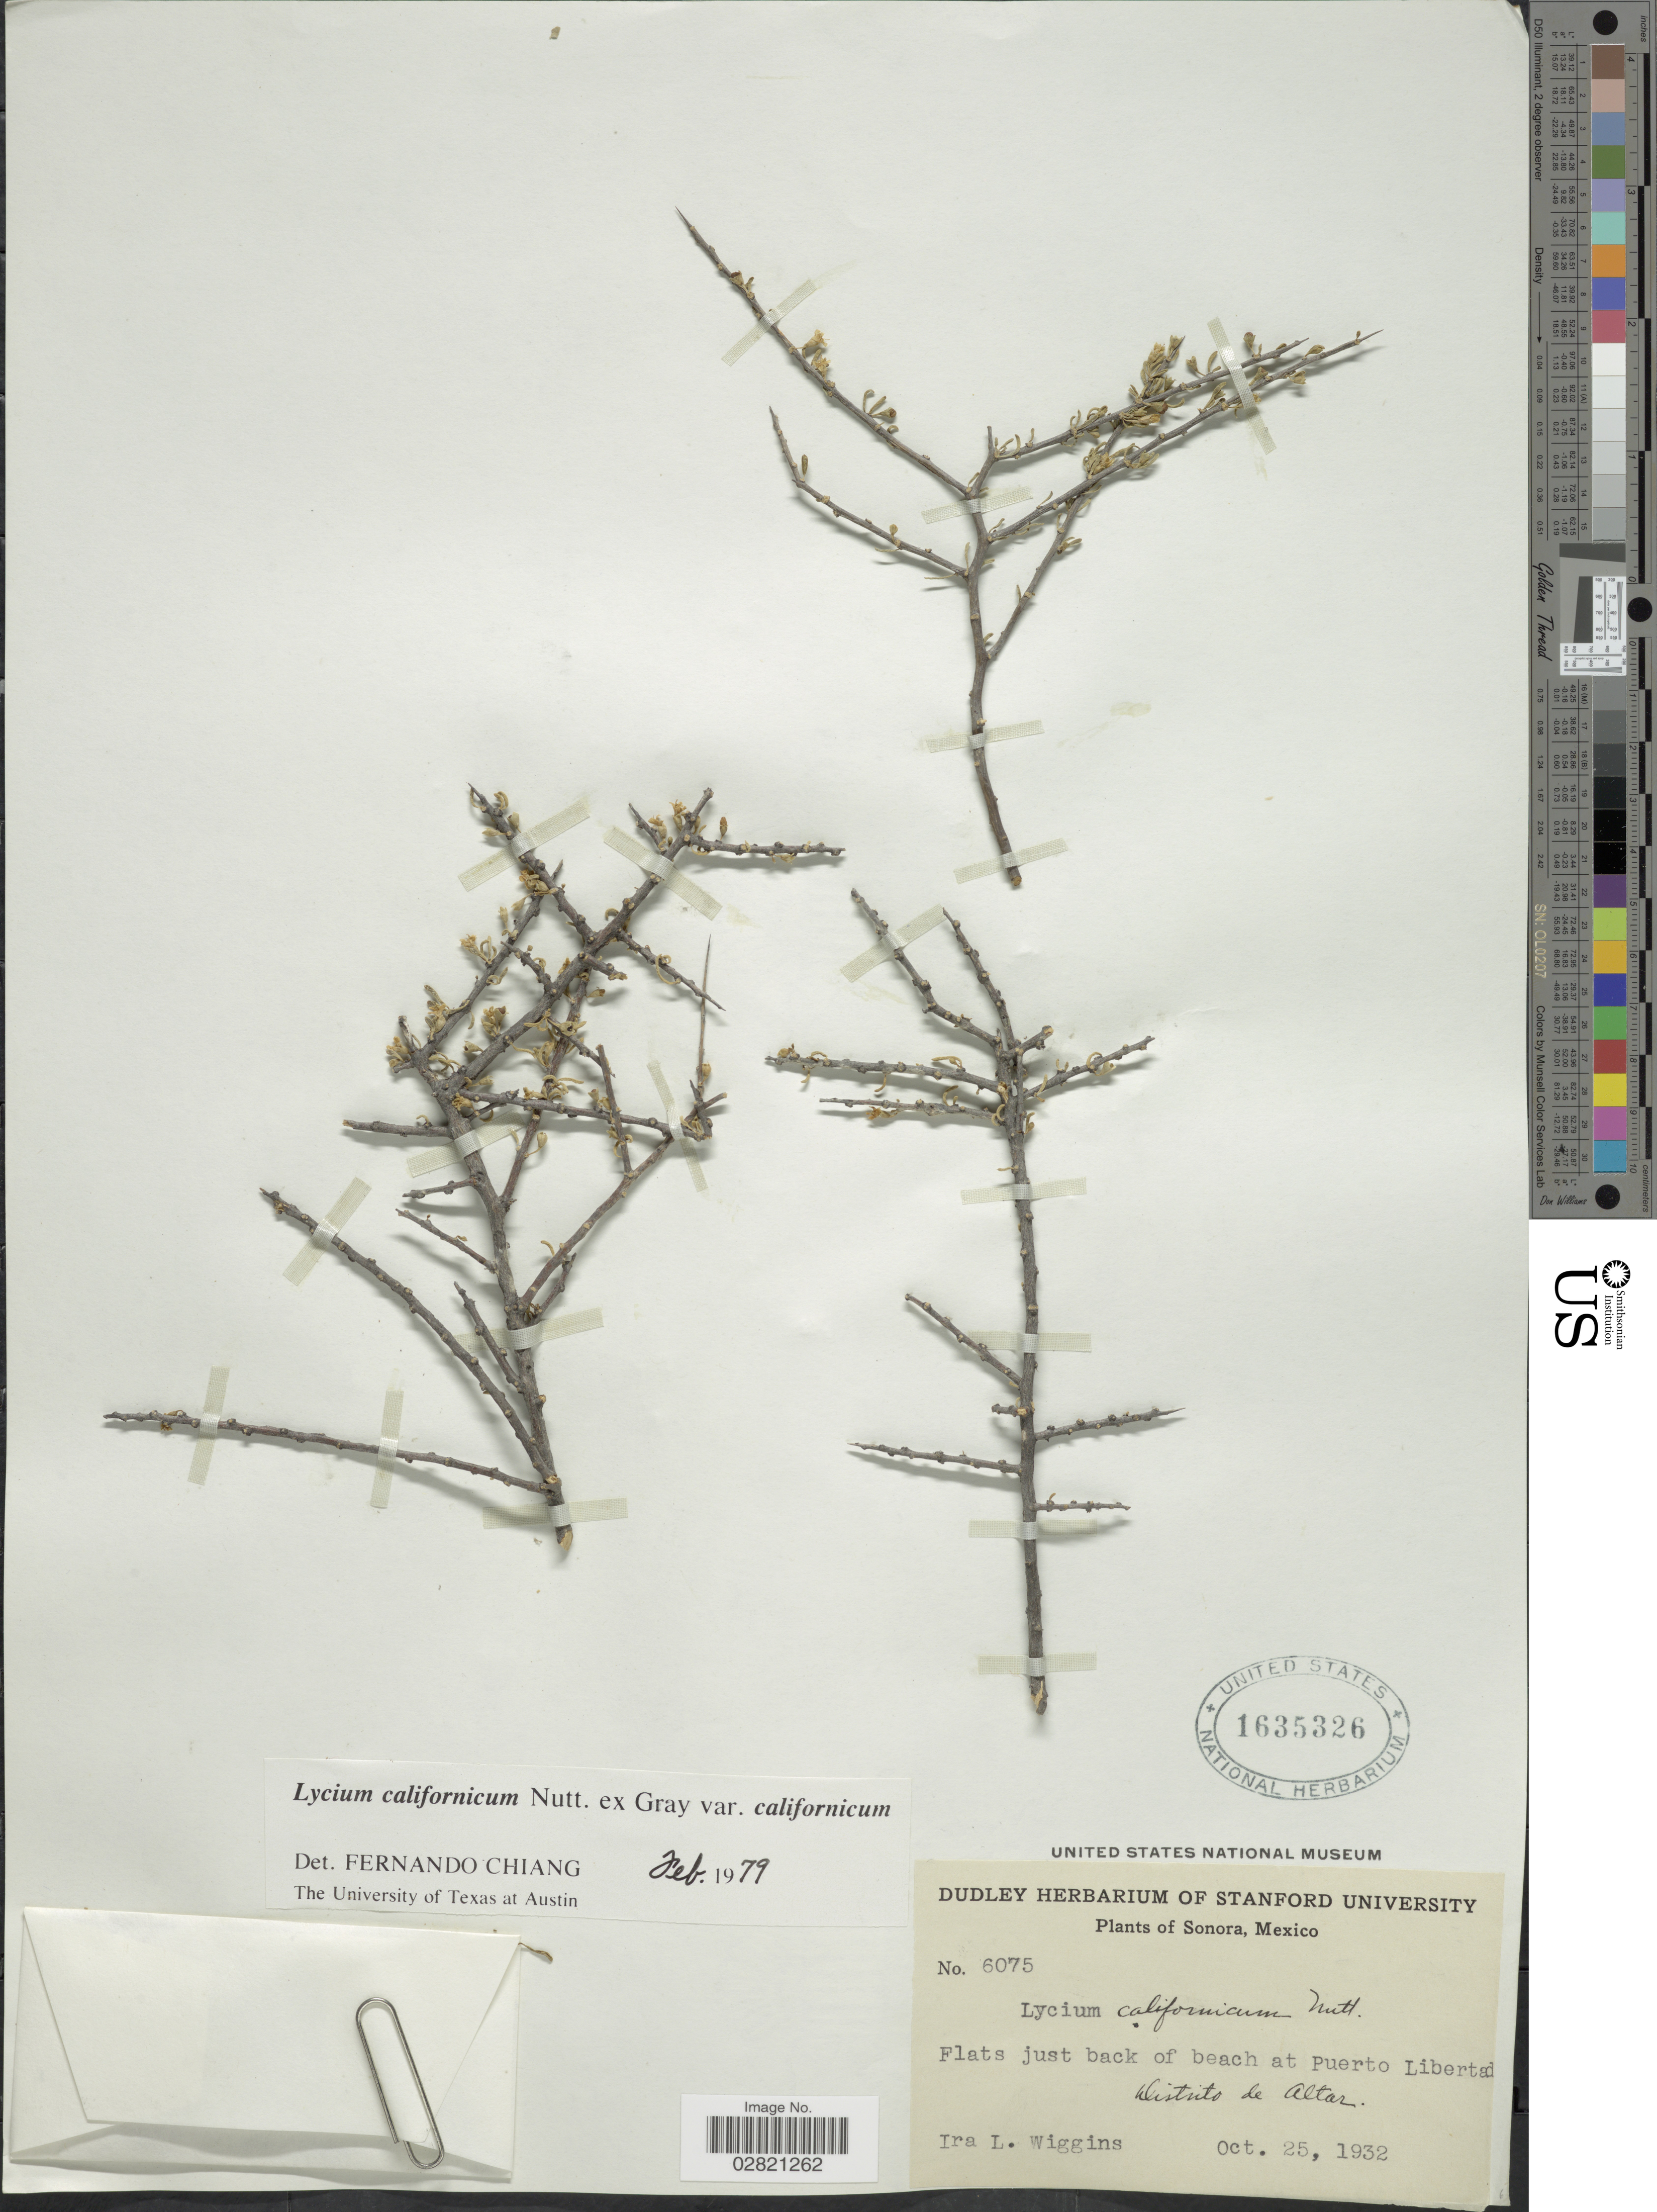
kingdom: Plantae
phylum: Tracheophyta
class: Magnoliopsida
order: Solanales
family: Solanaceae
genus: Lycium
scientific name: Lycium californicum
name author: Nutt. ex A. Gray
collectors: I. L. Wiggins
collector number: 6075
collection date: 1932-10-25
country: Mexico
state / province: Sonora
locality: Flats just back of beach at Puerto Libertad, Distrito de Altar.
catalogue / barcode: US 1635326